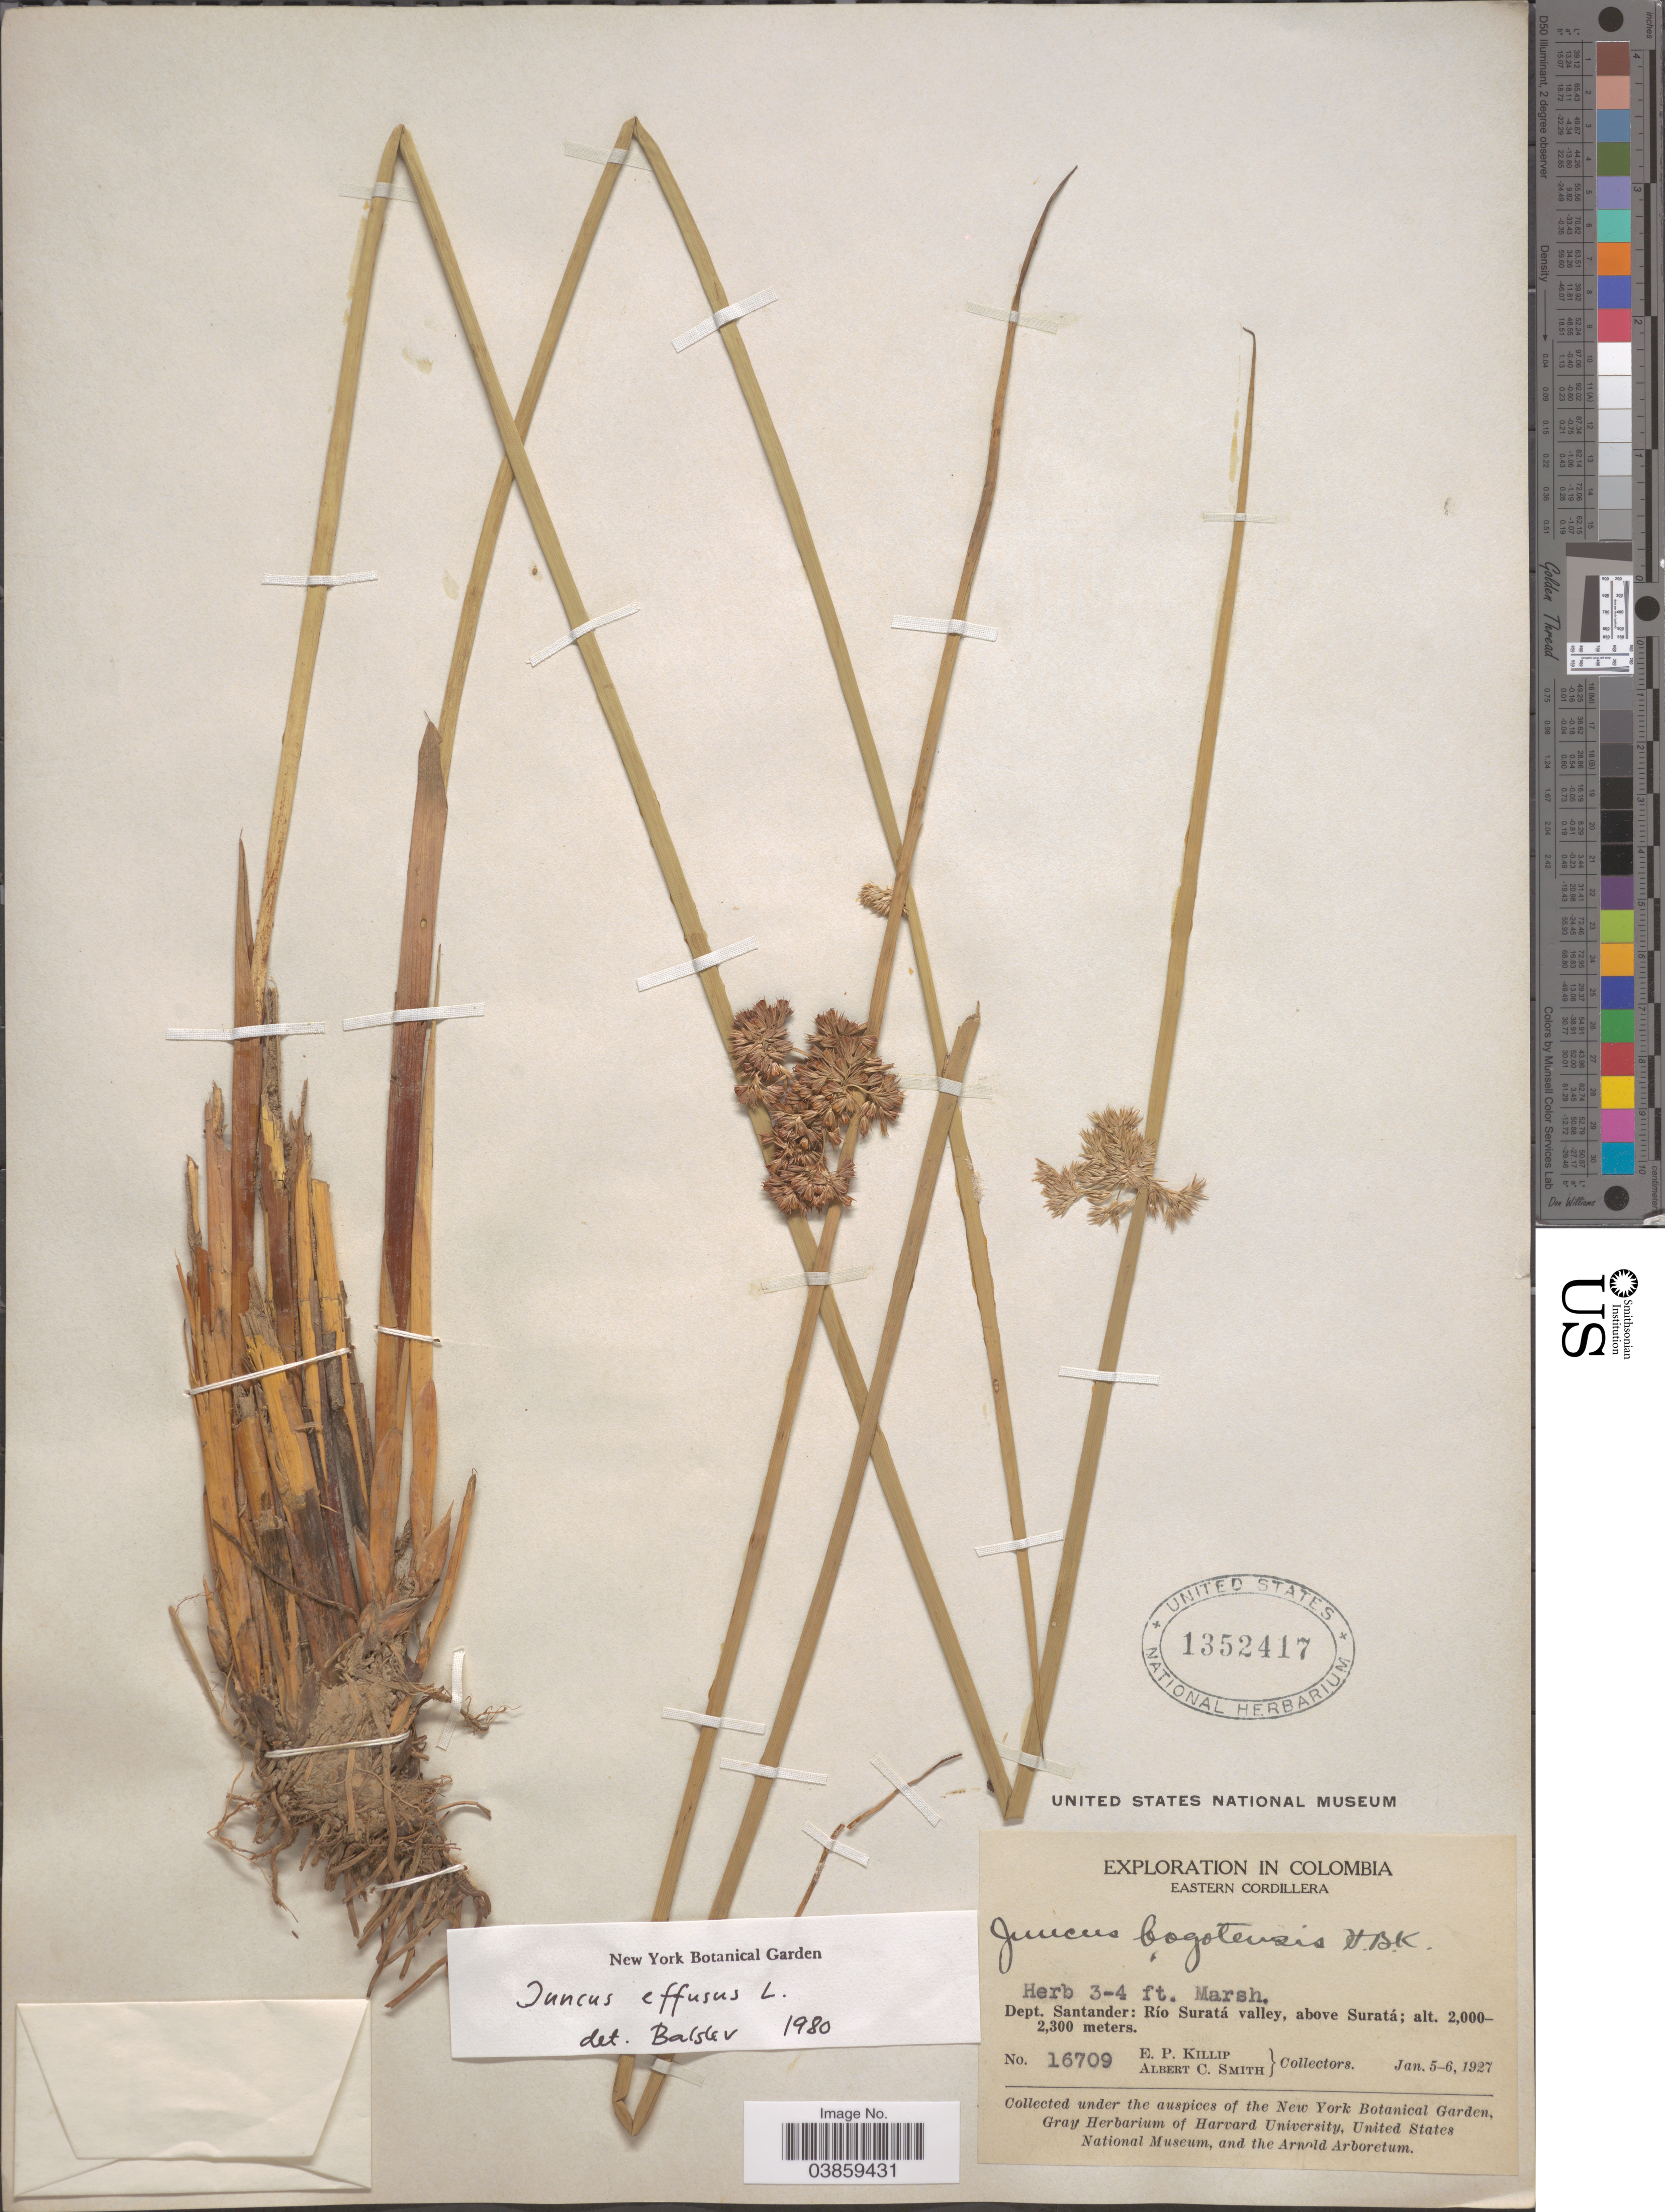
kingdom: Plantae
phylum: Tracheophyta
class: Liliopsida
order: Poales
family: Juncaceae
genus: Juncus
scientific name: Juncus effusus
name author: L.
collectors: E. P. Killip & A. C. Smith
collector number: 16709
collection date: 1927-01-05/1927-01-06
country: Colombia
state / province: Santander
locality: Eastern Cordillera. Dept. Santander: Río Suratá, above Suratá.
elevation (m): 2000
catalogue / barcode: US 1352417